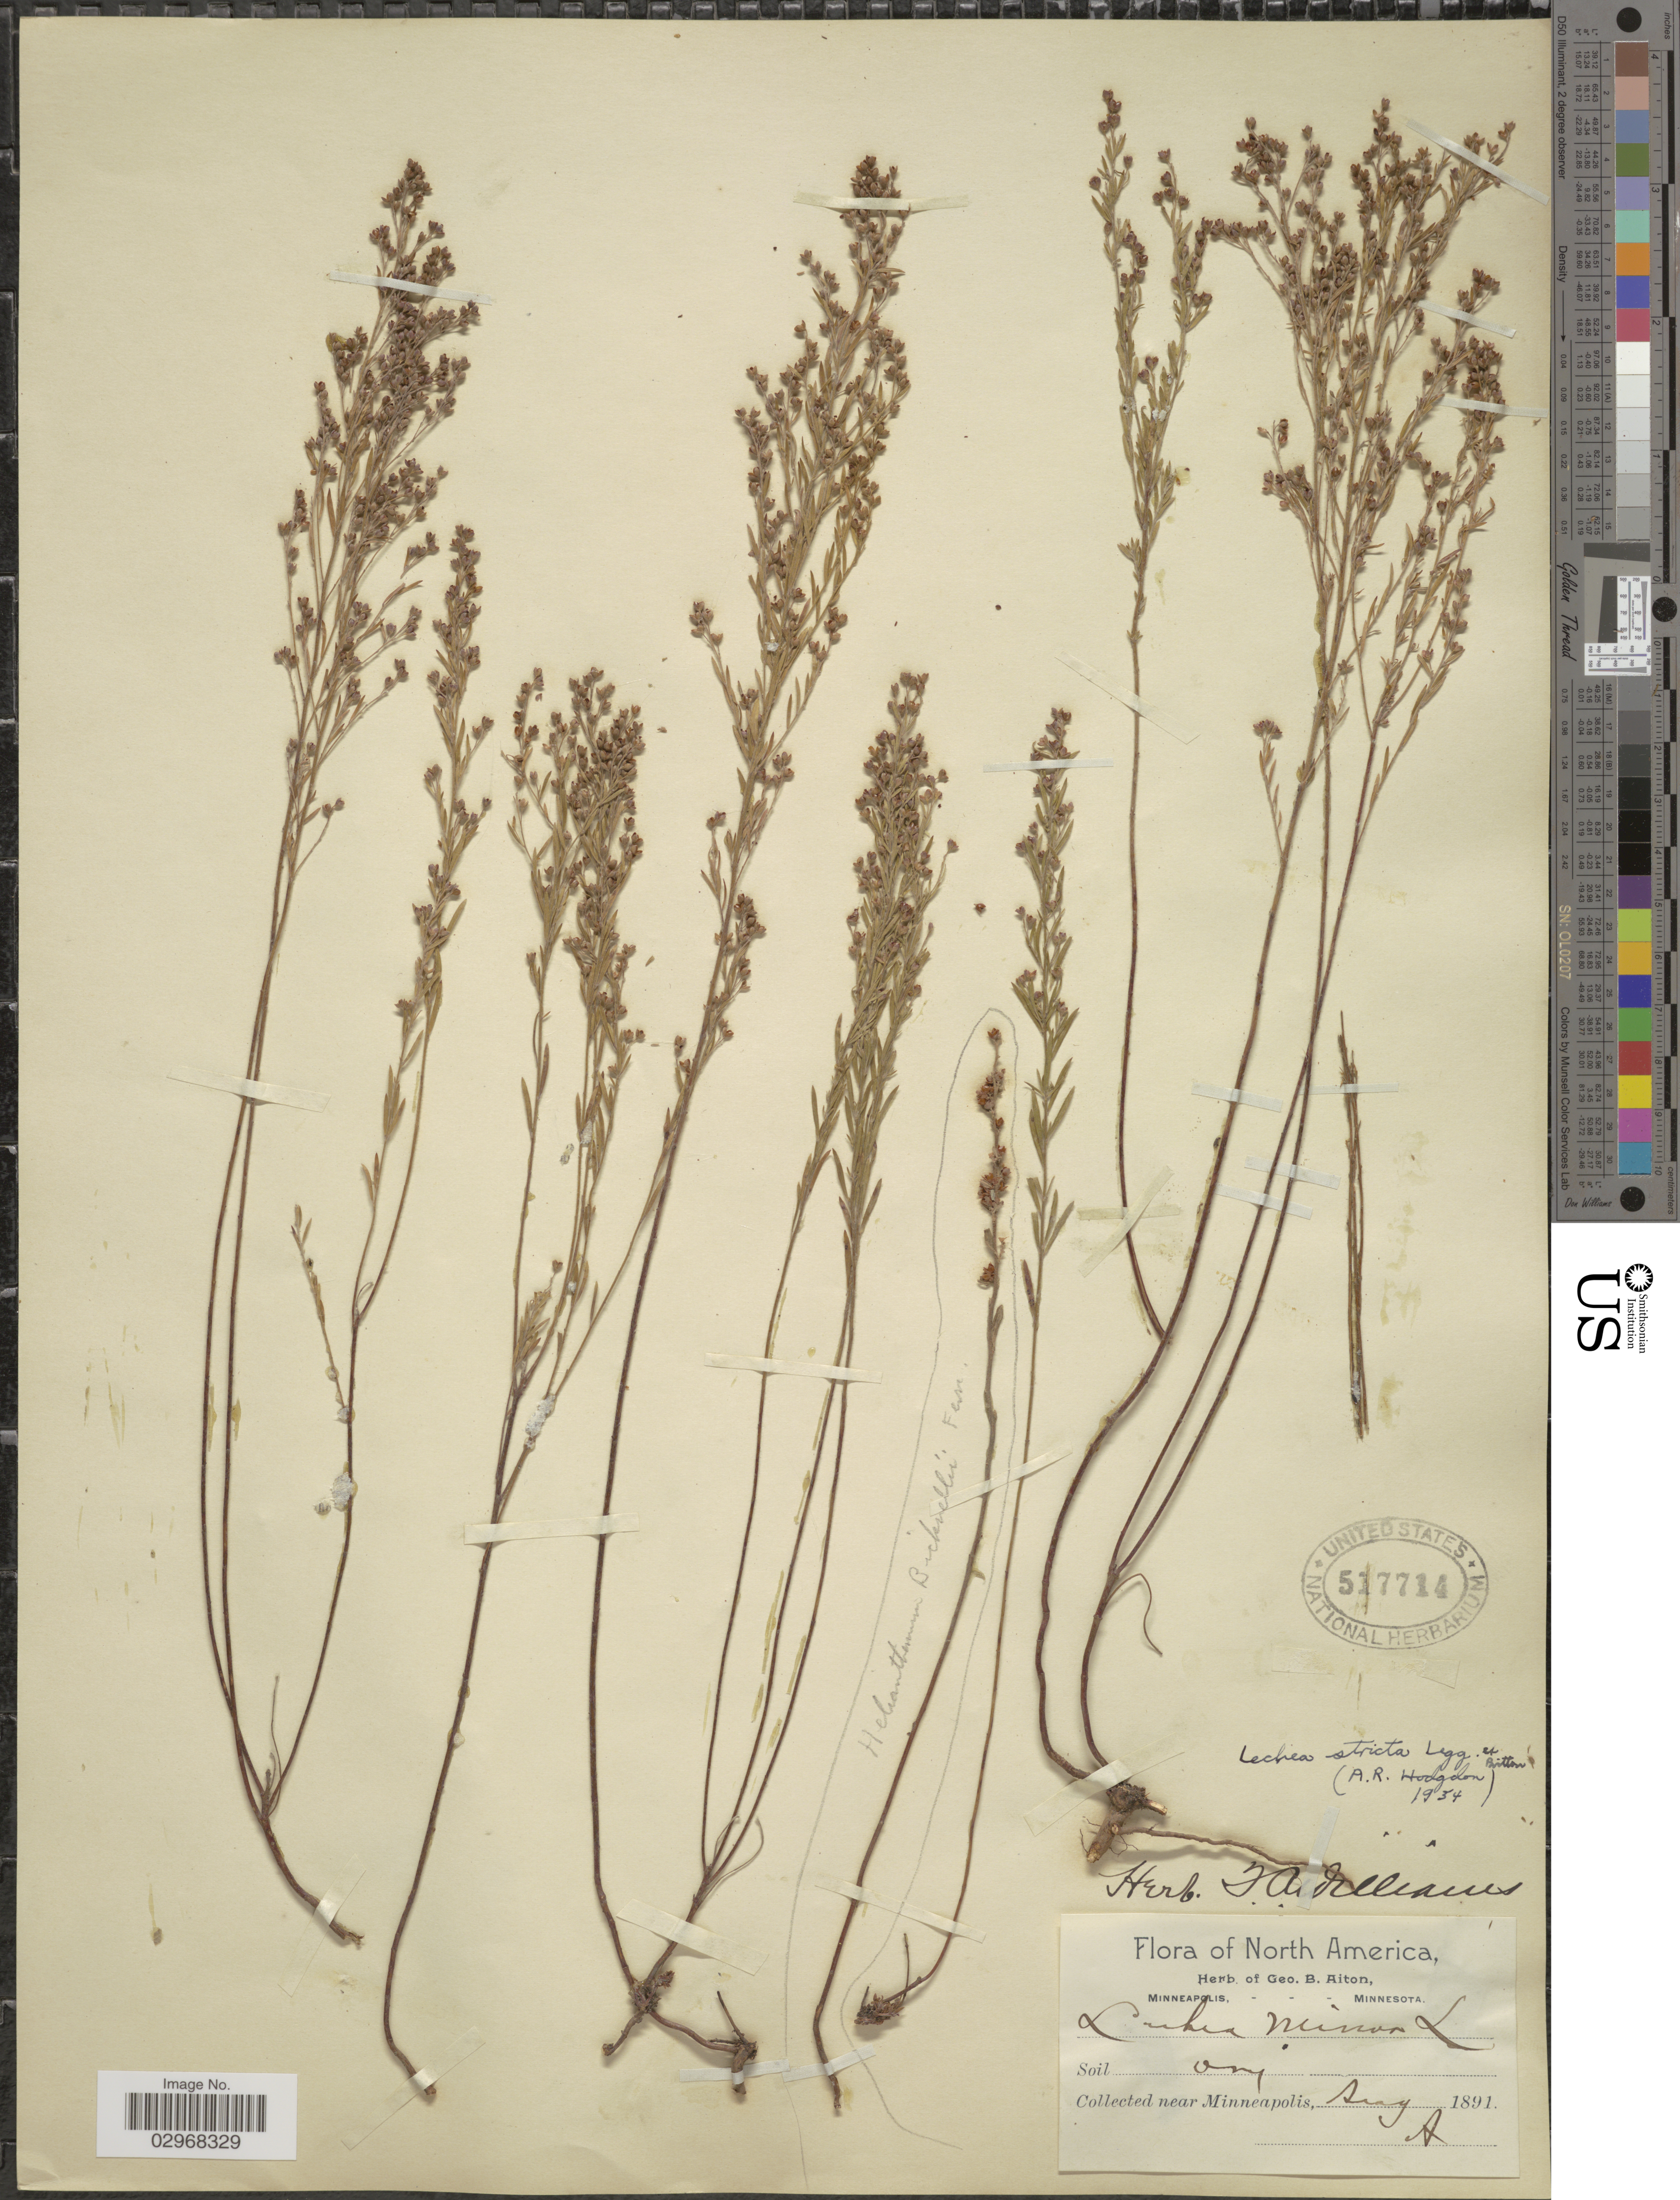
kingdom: Plantae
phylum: Tracheophyta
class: Magnoliopsida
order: Malvales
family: Cistaceae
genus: Lechea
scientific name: Lechea stricta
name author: Legg.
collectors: ex herb. Geo. B. Aiton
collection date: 1891-08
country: United States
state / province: Minnesota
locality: Near Minneapolis.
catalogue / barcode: US 517714